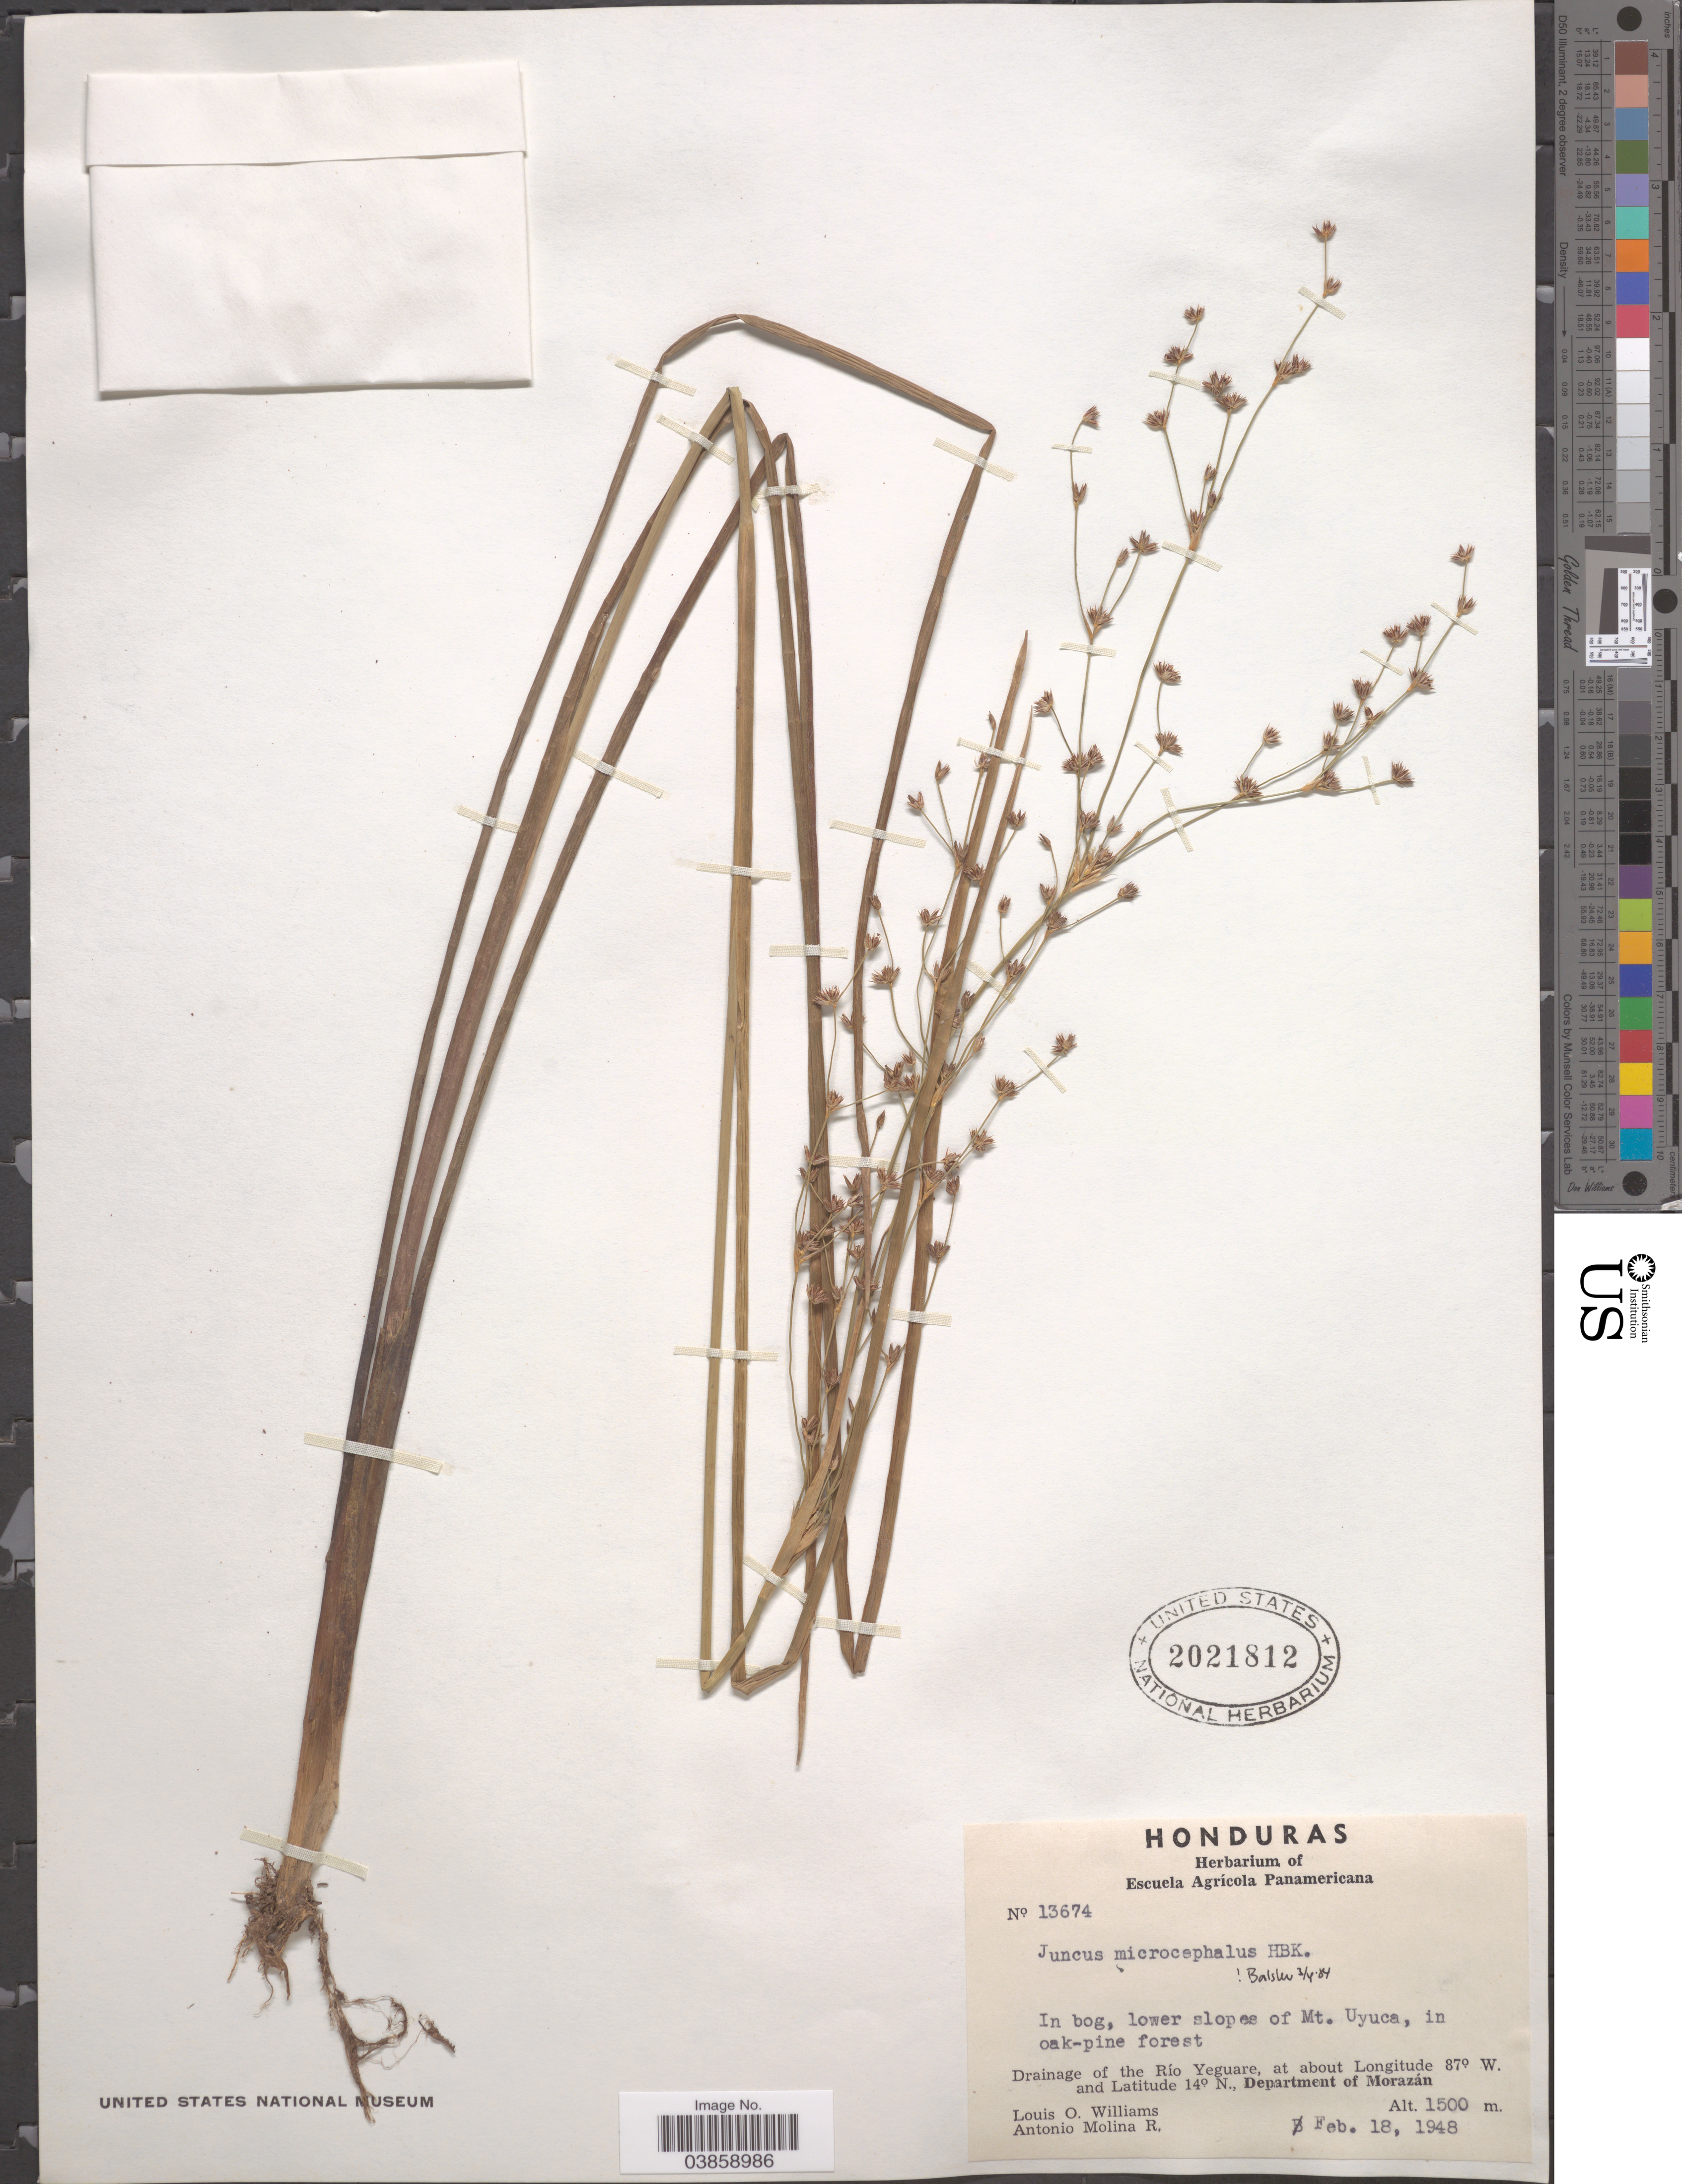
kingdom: Plantae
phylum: Tracheophyta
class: Liliopsida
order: Poales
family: Juncaceae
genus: Juncus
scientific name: Juncus microcephalus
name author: Kunth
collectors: L. O. Williams & A. Molina R.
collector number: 13674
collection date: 1948-02-18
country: Honduras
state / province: Fco. Morazán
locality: Lower slopes of Mt. Uyuca. Drainage of the Río Yeguare, Department of Morazán.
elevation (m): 1500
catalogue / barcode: US 2021812